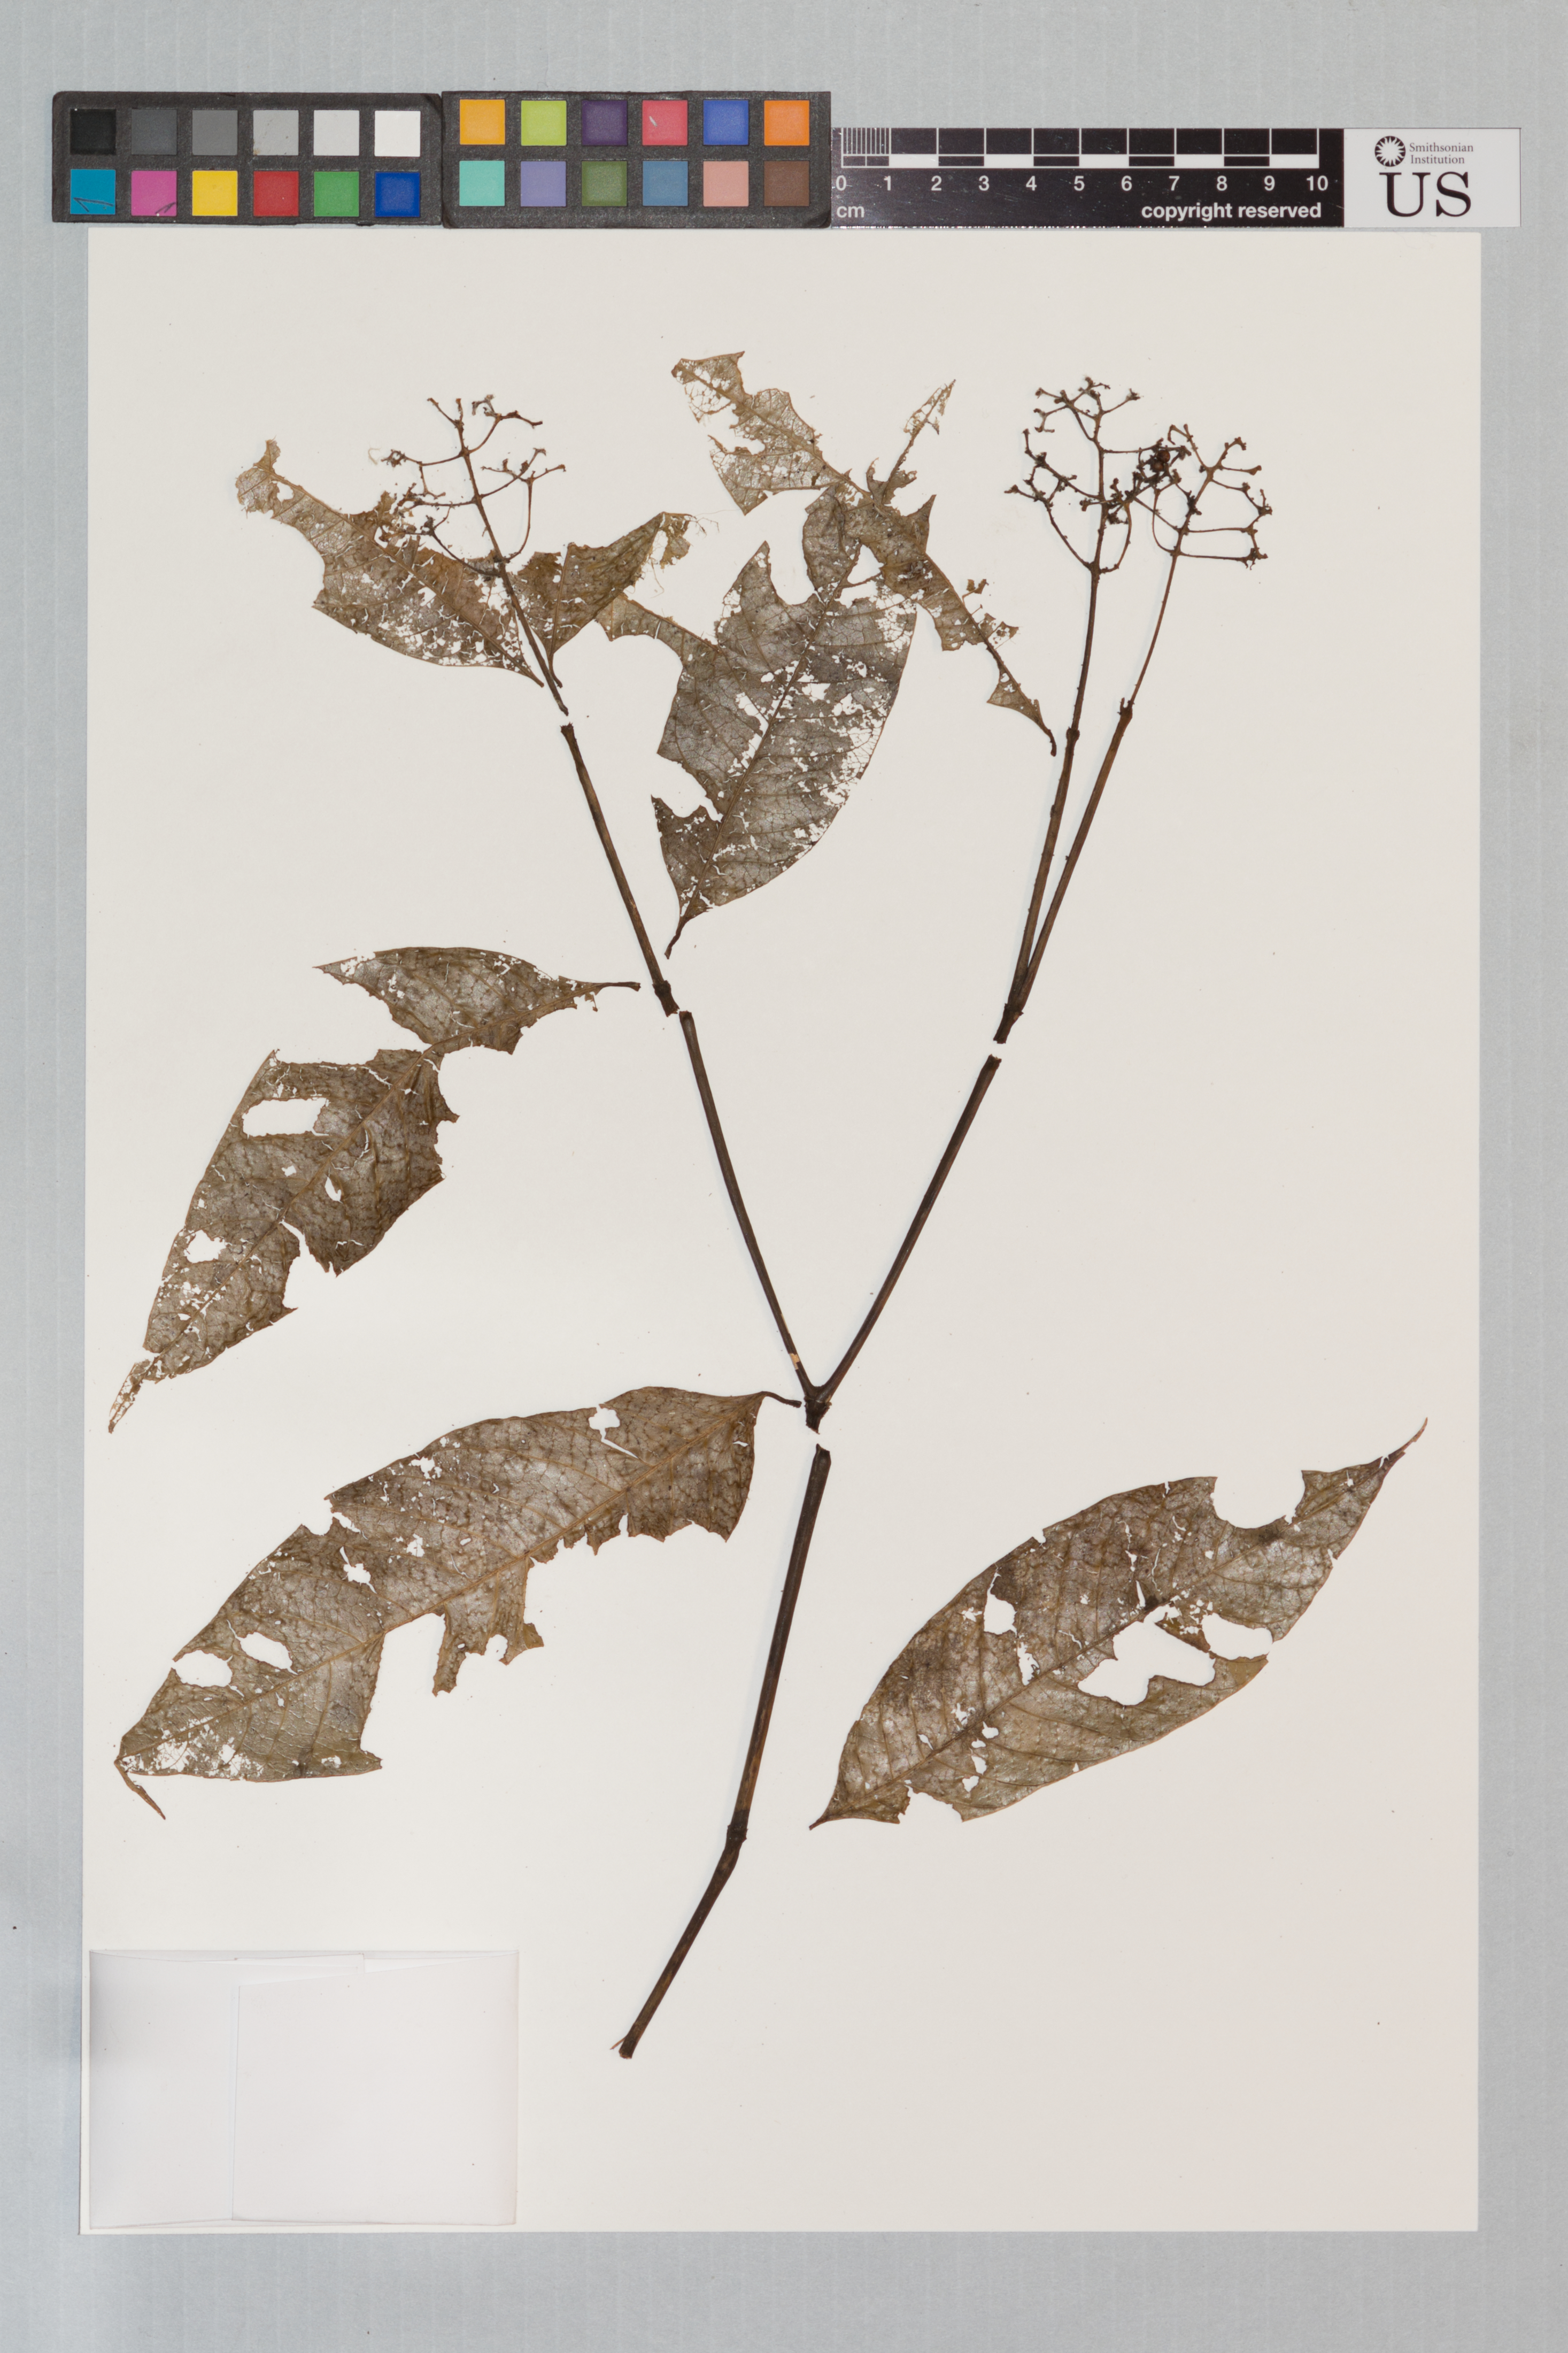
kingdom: Plantae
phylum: Tracheophyta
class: Magnoliopsida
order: Gentianales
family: Rubiaceae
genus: Psychotria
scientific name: Psychotria acuminata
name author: Benth.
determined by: Taylor, Charlotte M.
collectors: H. A. Gleason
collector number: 126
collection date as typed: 18-Jun-21 to 8-Jul-21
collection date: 1921-06-18/1921-07-08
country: Guyana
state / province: Potaro-Siparuni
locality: Tumatumari Village, Potaro R.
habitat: Dense upland forest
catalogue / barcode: US 1122919